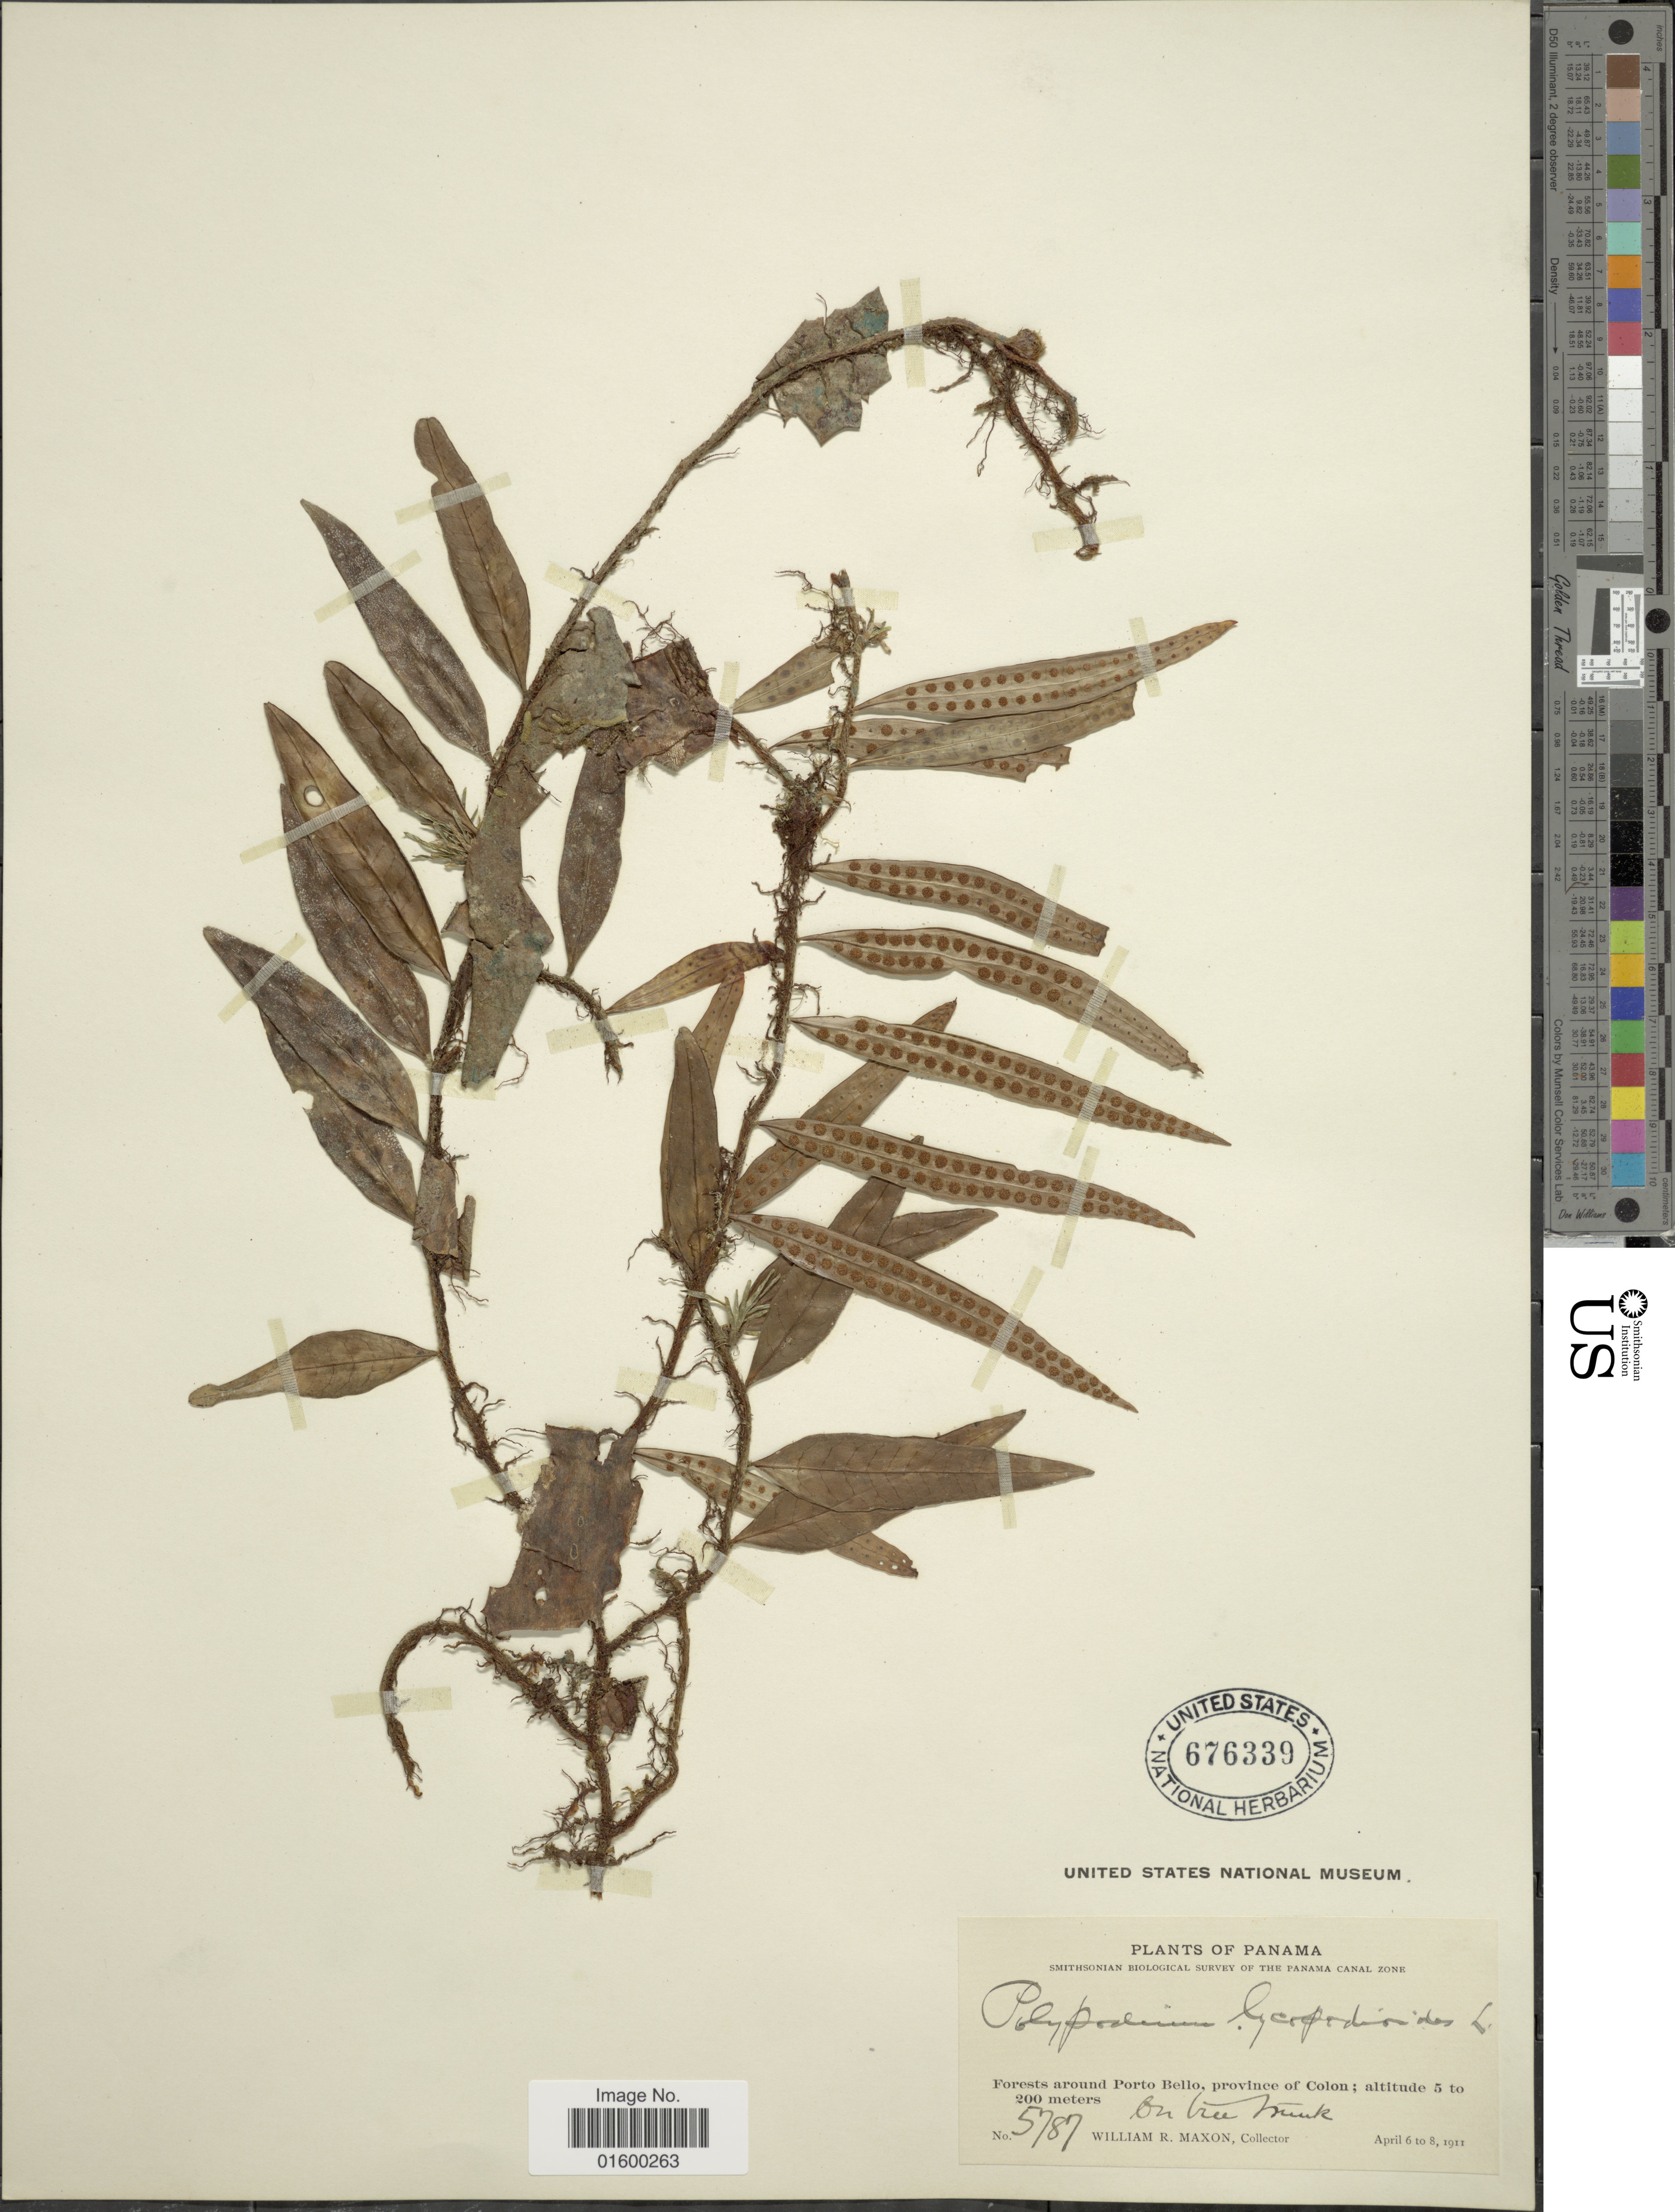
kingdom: Plantae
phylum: Tracheophyta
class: Polypodiopsida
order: Polypodiales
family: Polypodiaceae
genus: Microgramma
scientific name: Microgramma lycopodioides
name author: (L.) Copel.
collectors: W. R. Maxon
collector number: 5787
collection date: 1911-04-06/1911-04-08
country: Panama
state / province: Colón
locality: Forests around Porto Bello, province of Colon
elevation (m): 5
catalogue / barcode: US 676339